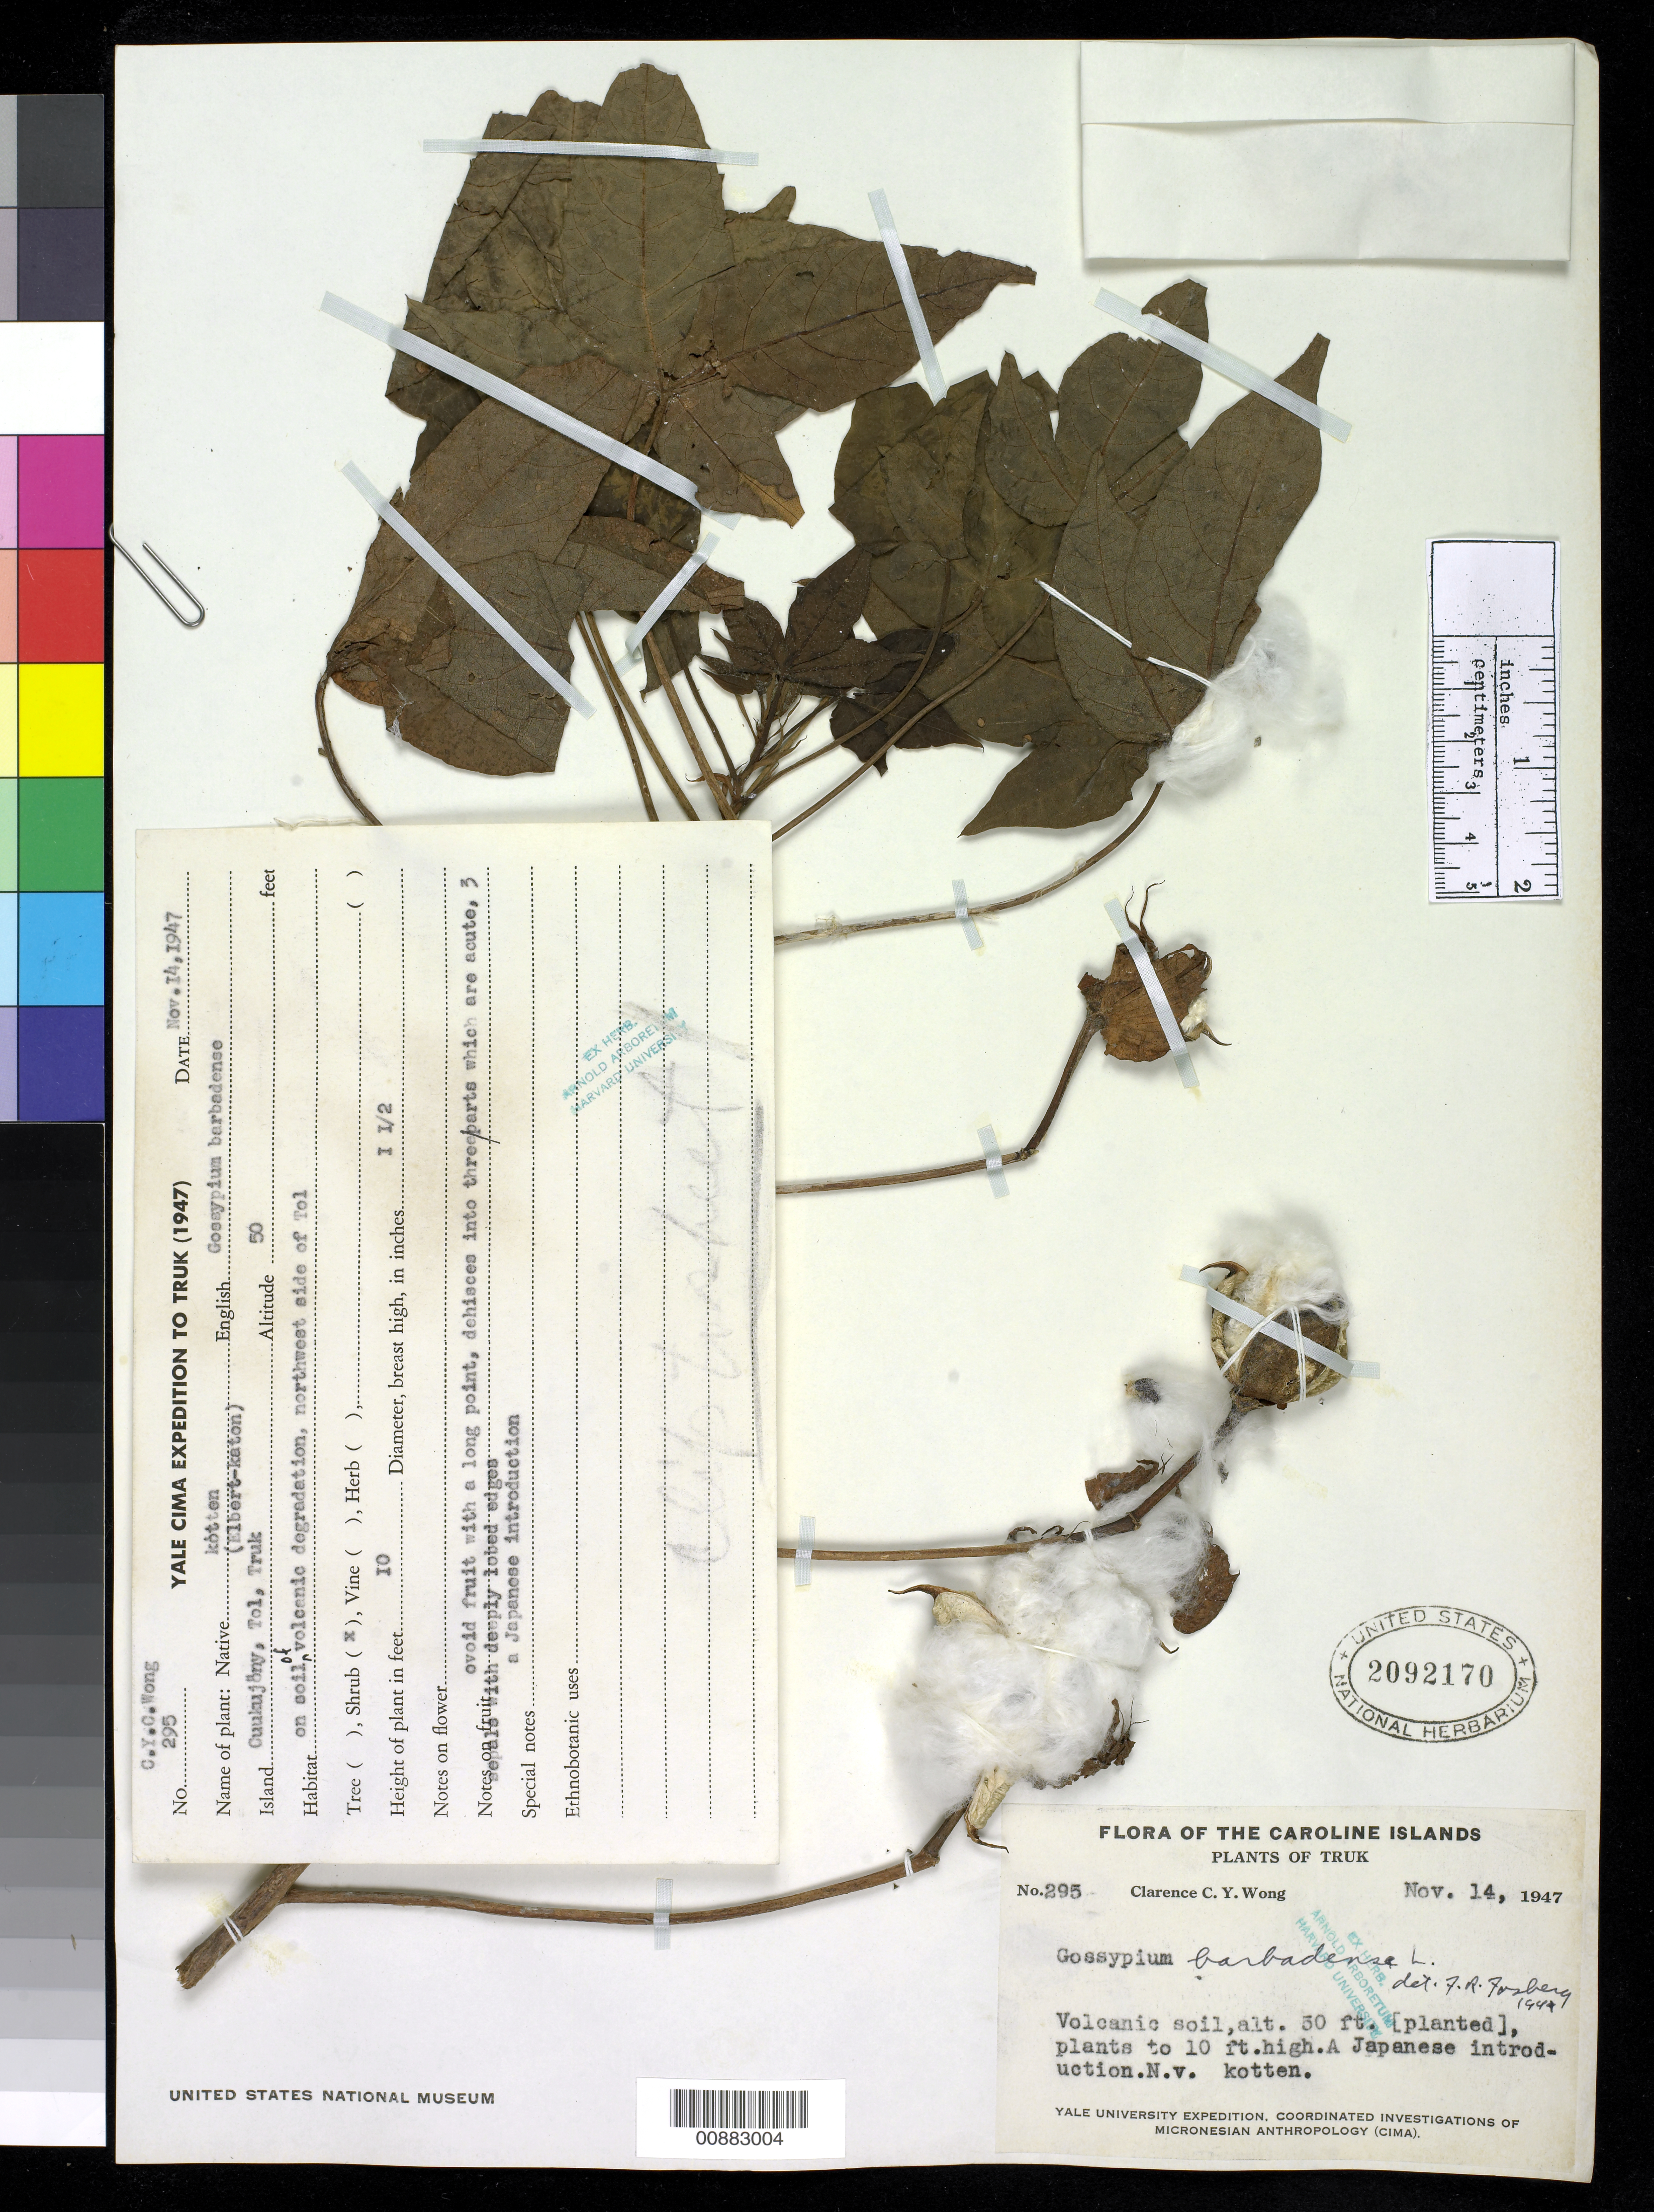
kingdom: Plantae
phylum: Tracheophyta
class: Magnoliopsida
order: Malvales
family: Malvaceae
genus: Gossypium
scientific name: Gossypium barbadense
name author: L.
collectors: C. Wong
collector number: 295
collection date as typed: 14 Nov 1947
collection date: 1947-11-14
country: Micronesia, Federated States of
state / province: Truk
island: Tol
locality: NW side of Tol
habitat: on soil of volcanic degradation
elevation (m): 15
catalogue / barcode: US 2092170